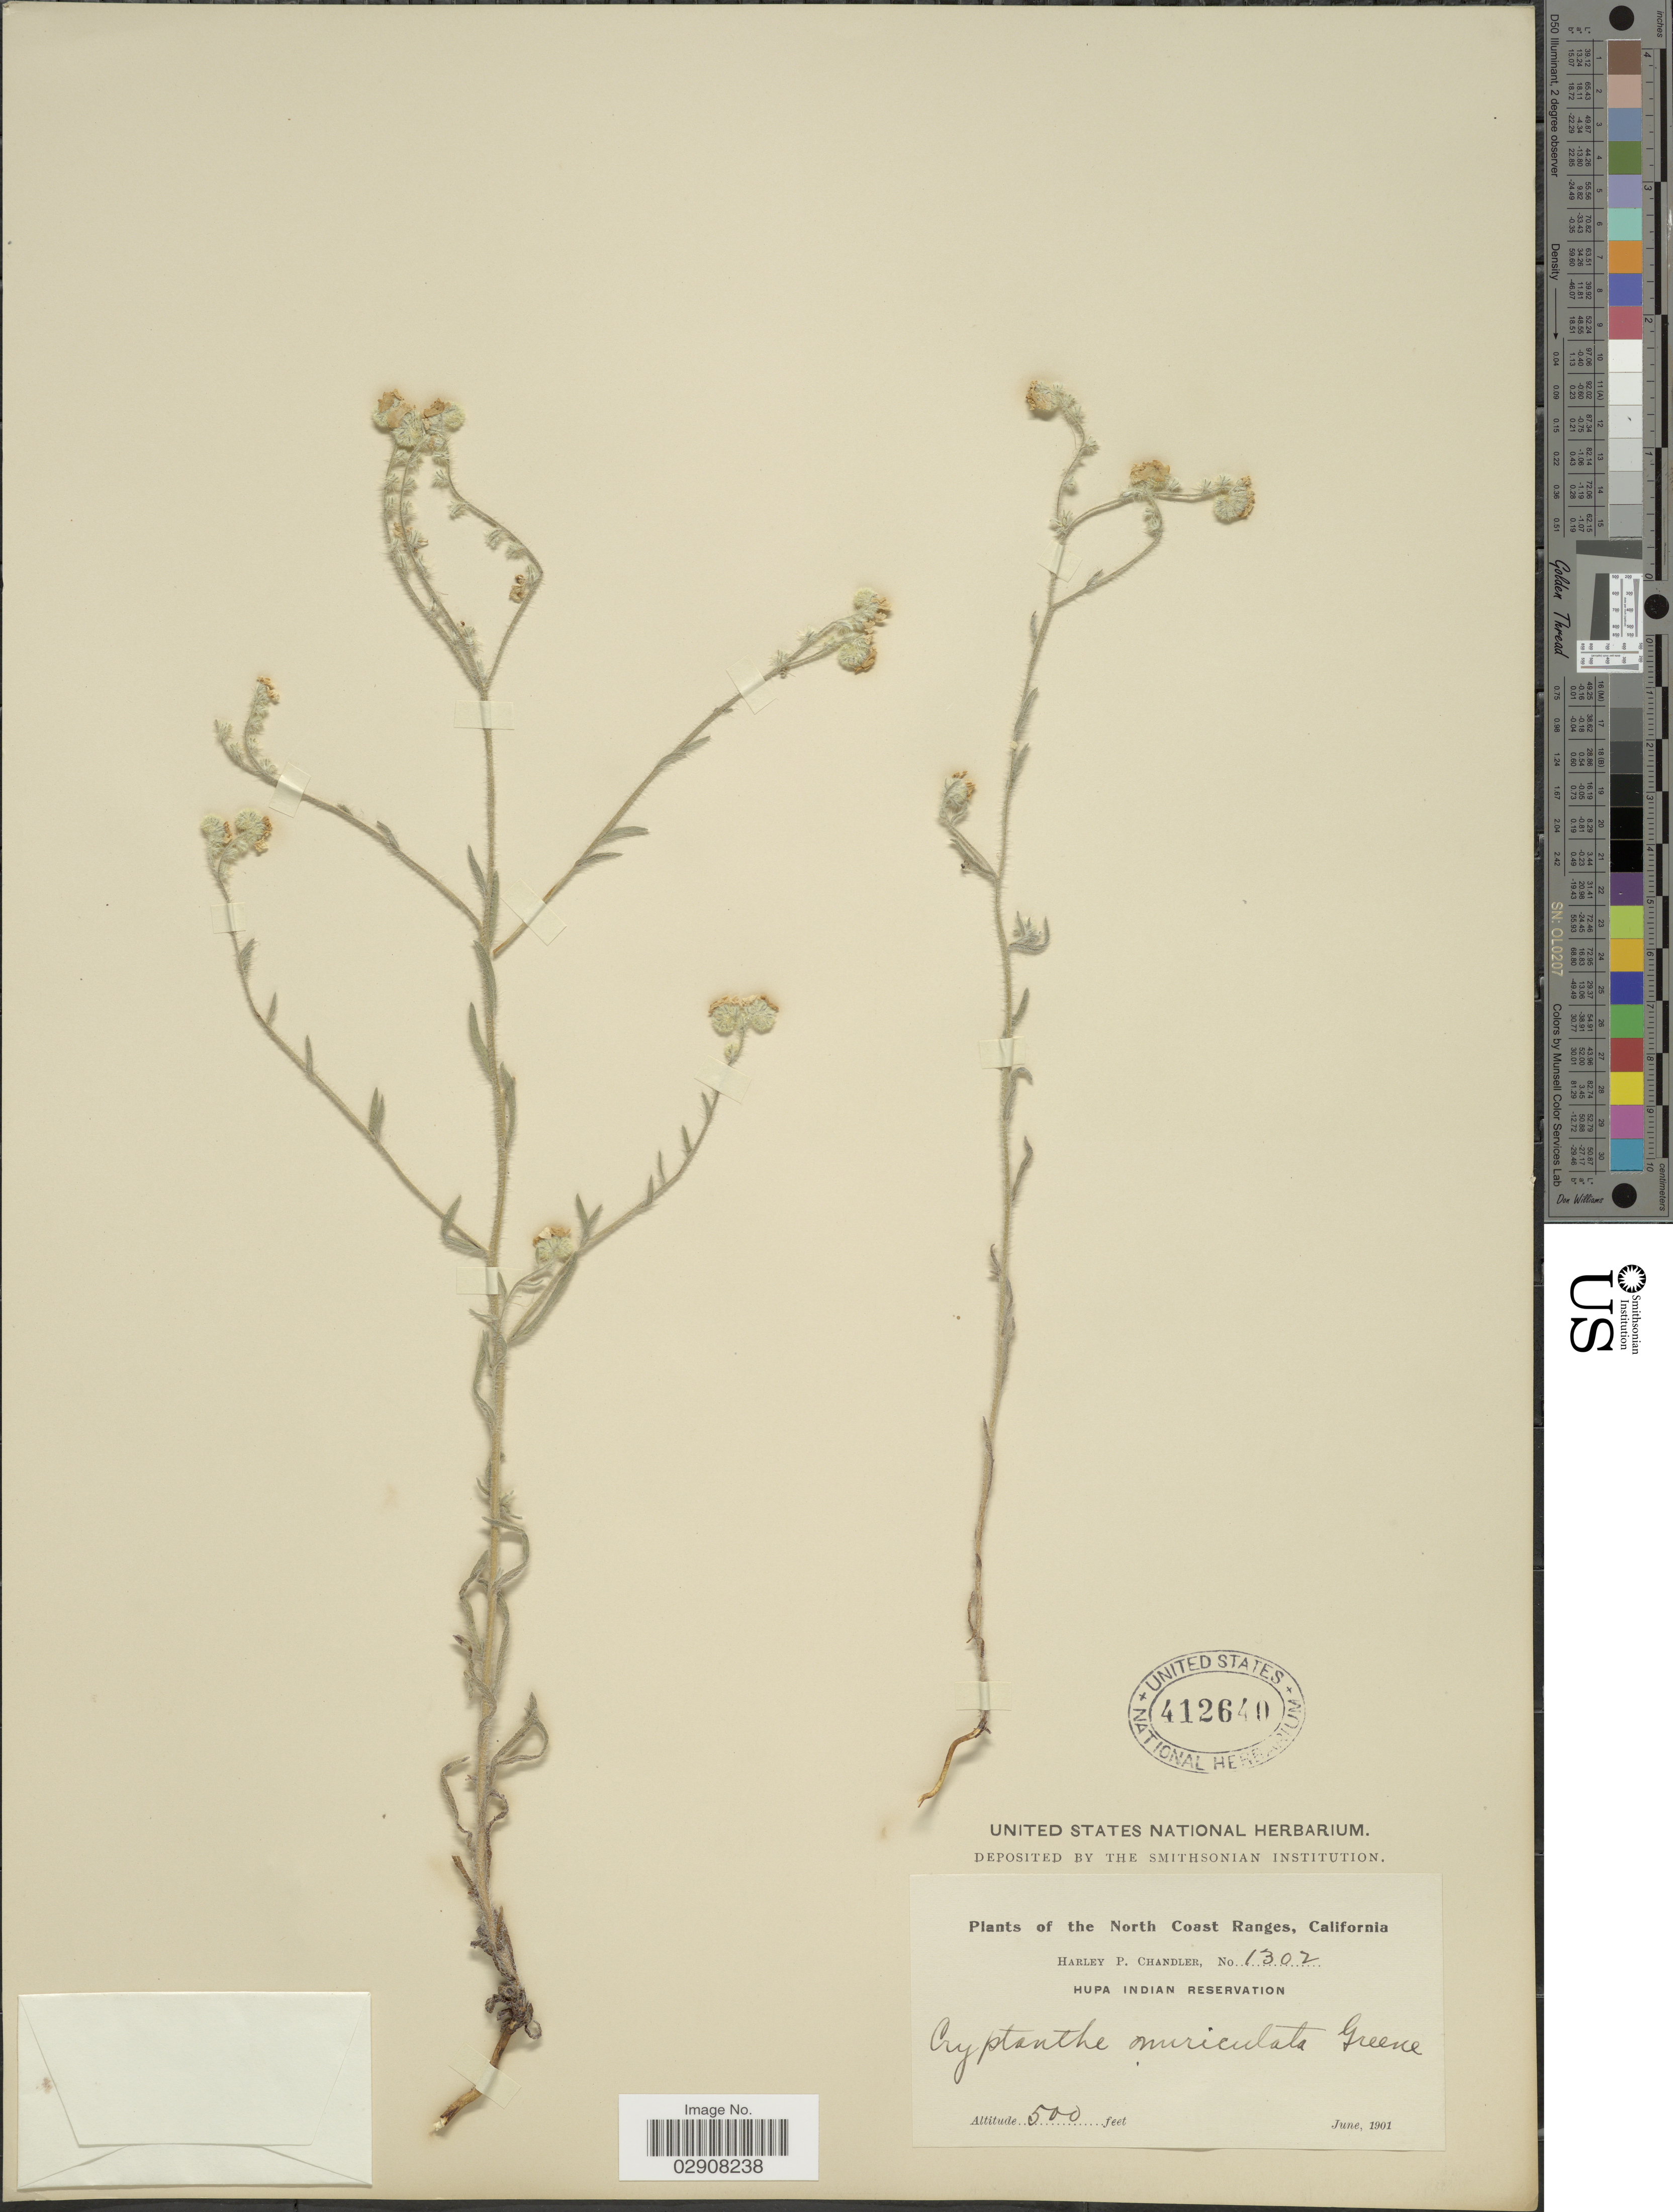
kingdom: Plantae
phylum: Tracheophyta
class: Magnoliopsida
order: Boraginales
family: Boraginaceae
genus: Cryptantha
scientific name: Cryptantha muricata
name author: (Hook. & Arn.) A. Nelson & J.F. Macbr.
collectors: H. Chandler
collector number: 1302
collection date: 1901-06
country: United States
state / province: California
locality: North Coast Ranges. Hupa Indian Reservation.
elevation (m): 152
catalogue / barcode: US 412640